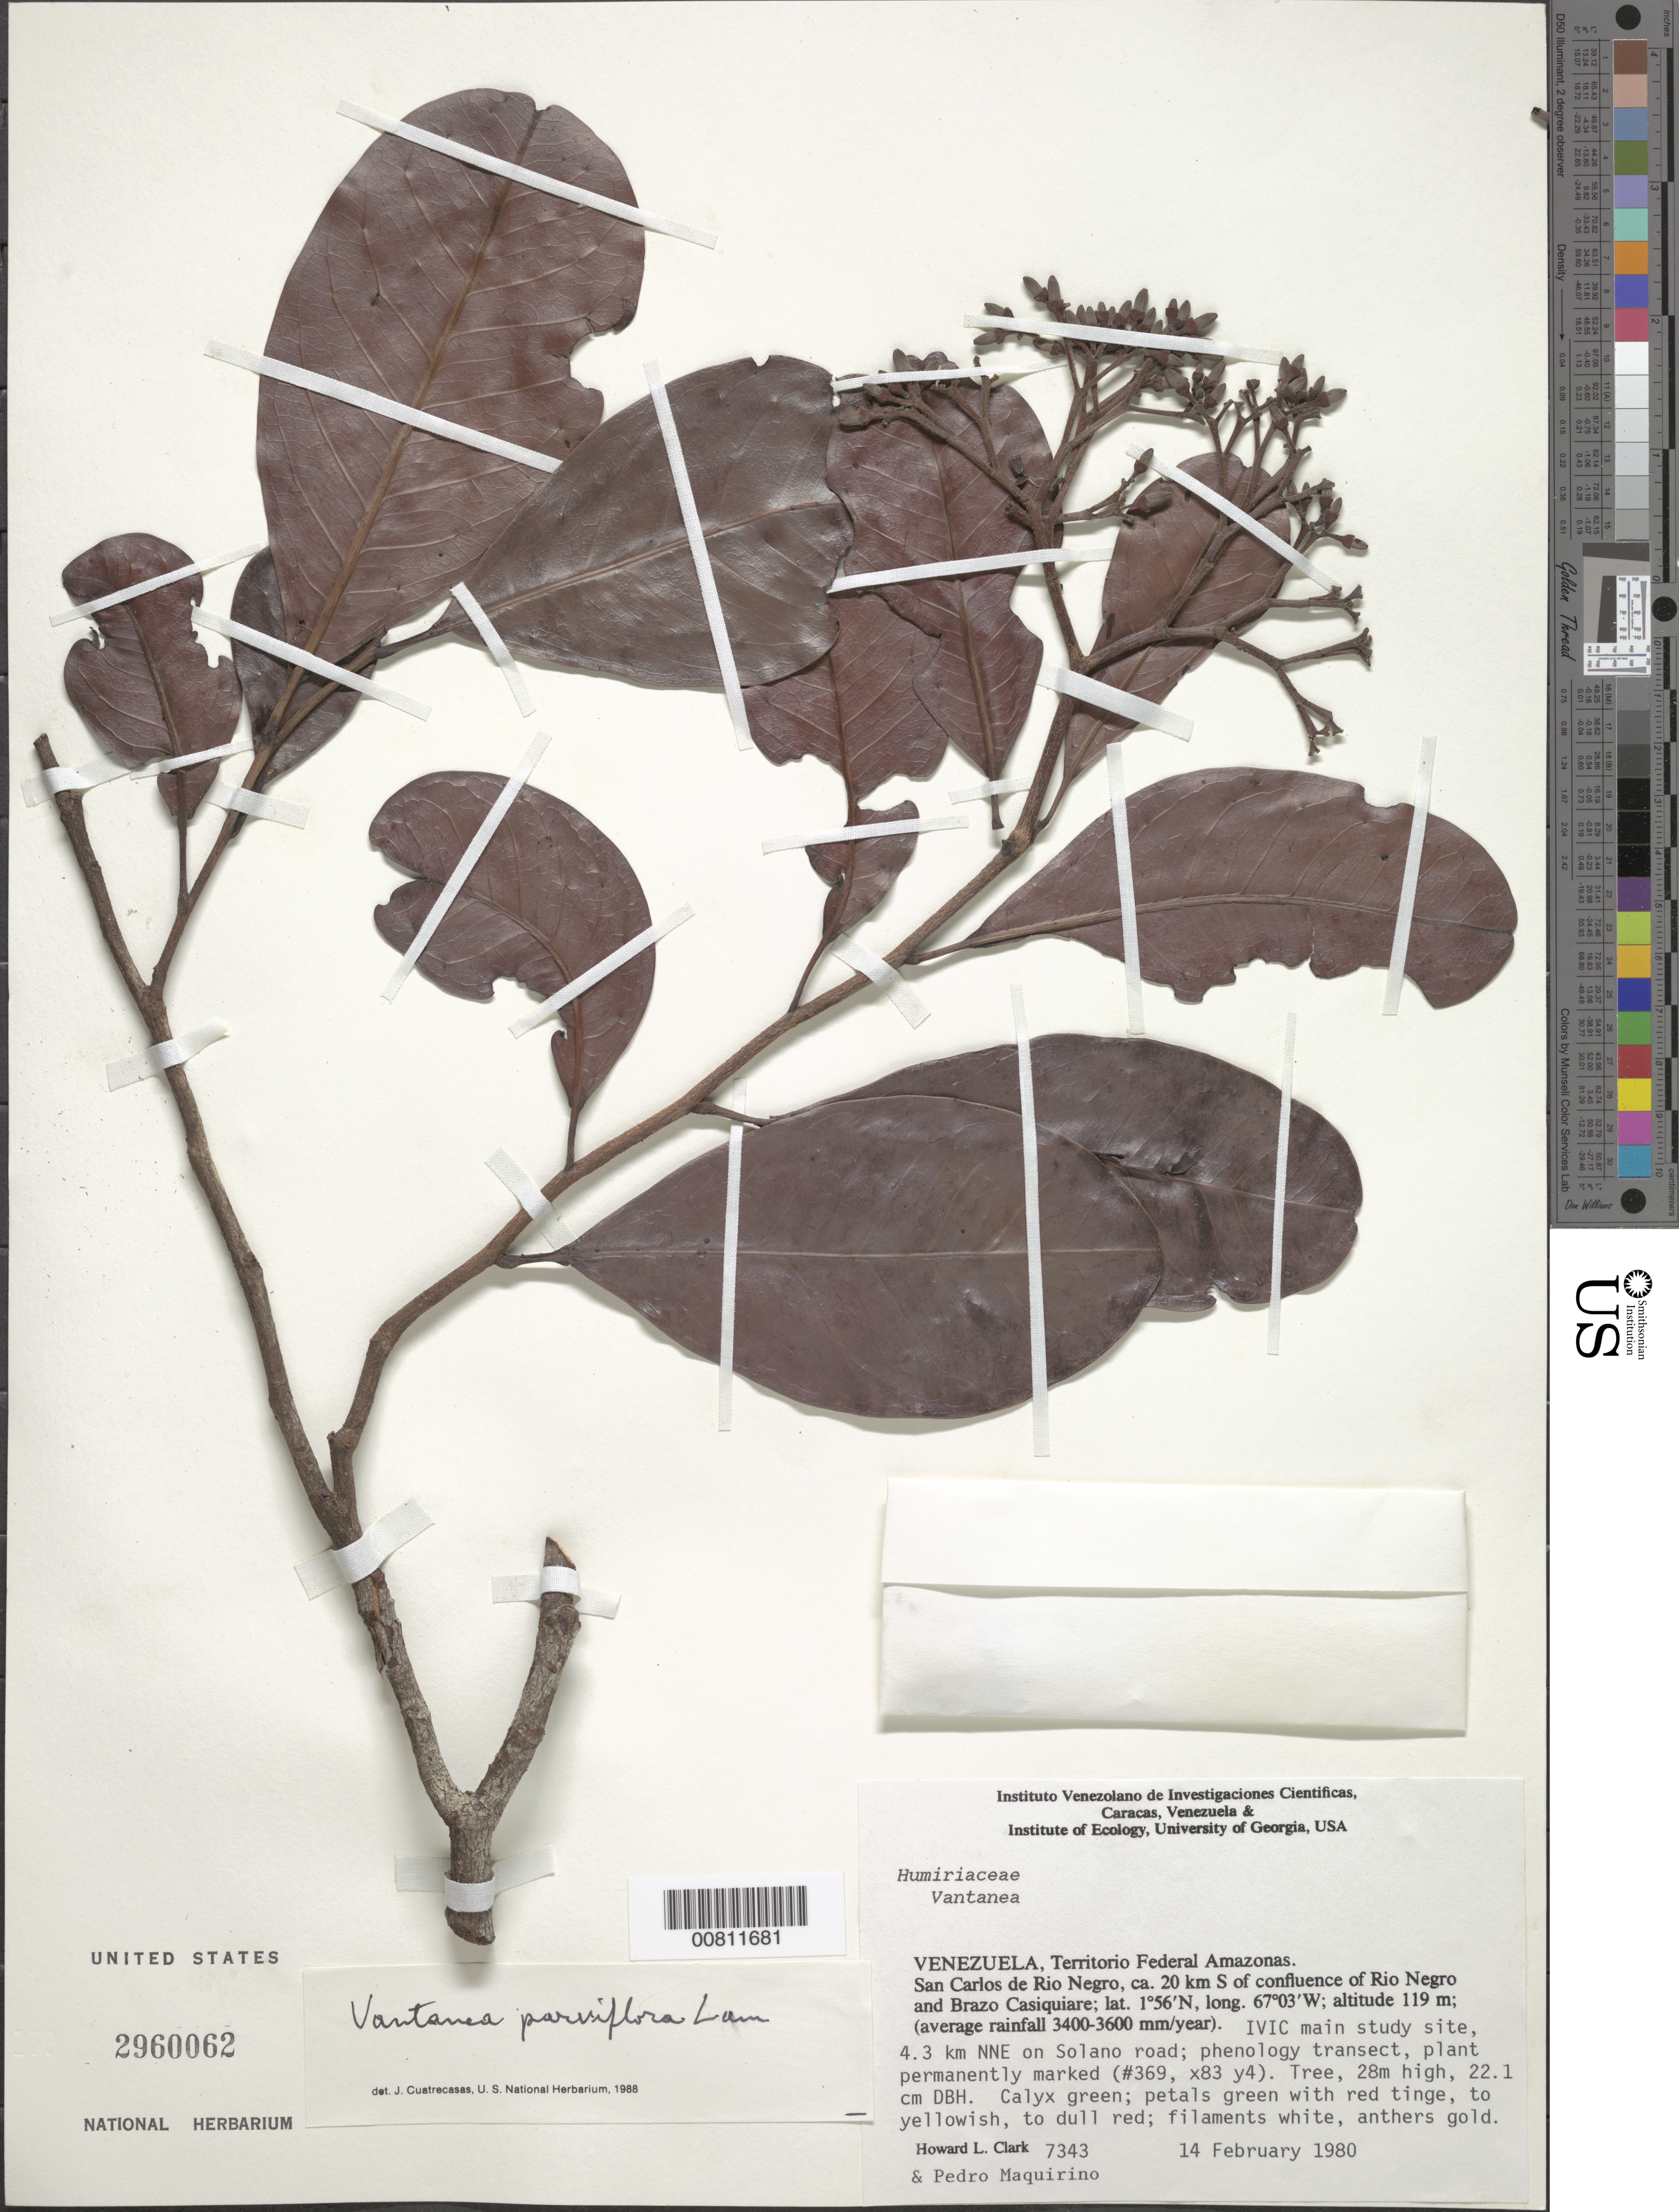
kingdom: Plantae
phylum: Tracheophyta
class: Magnoliopsida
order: Malpighiales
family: Humiriaceae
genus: Vantanea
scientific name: Vantanea parviflora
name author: Lam.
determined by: Cuatrecasas, J.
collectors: H. L. Clark & P. Maquirino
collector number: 7343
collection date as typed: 14-Feb-80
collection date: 1980-02-14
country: Venezuela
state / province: Amazonas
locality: San Carlos de Río Negro, ca. 20 km S of confluence of Río Negro and Brazo Casiquiare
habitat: Road; IVIC main study site; phenology transect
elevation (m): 119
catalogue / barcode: US 2960062